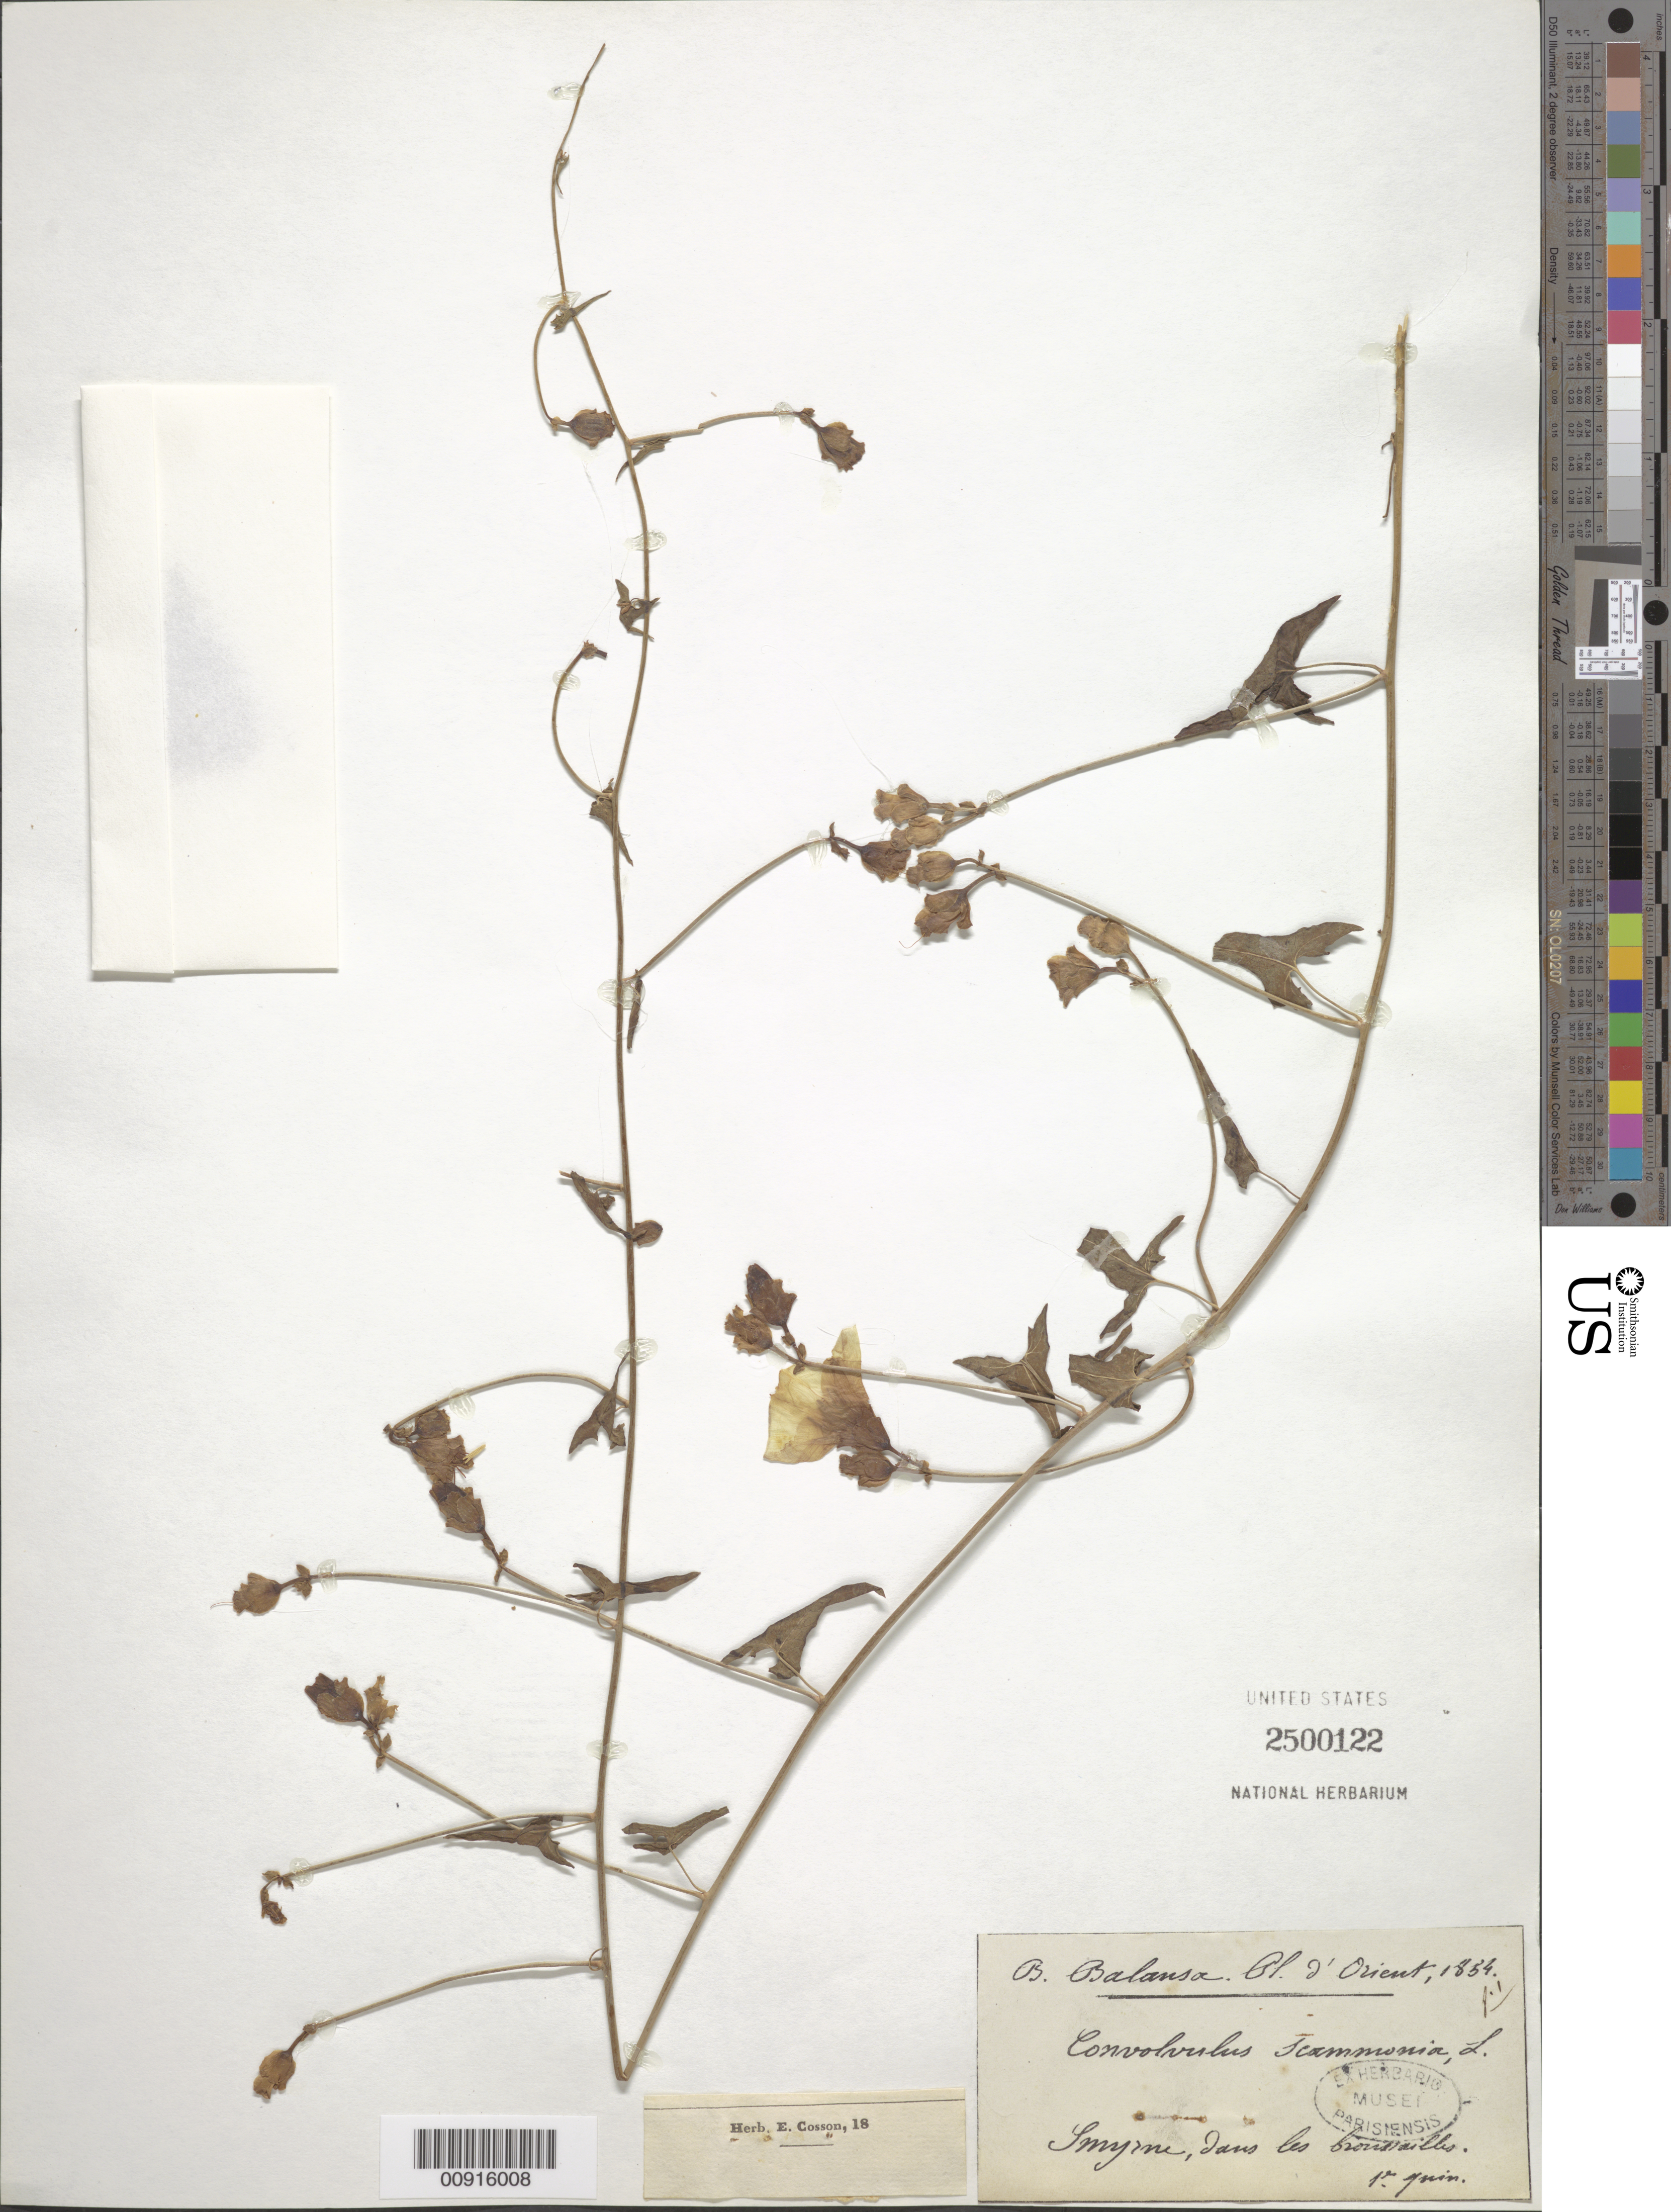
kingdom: Plantae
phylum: Tracheophyta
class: Magnoliopsida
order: Solanales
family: Convolvulaceae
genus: Convolvulus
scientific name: Convolvulus scammonia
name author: L.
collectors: B. Balansa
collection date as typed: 01 Jun 1854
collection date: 1854-06-01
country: Turkey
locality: Smyina, dans le bro[ud]ailles.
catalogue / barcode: US 2500122